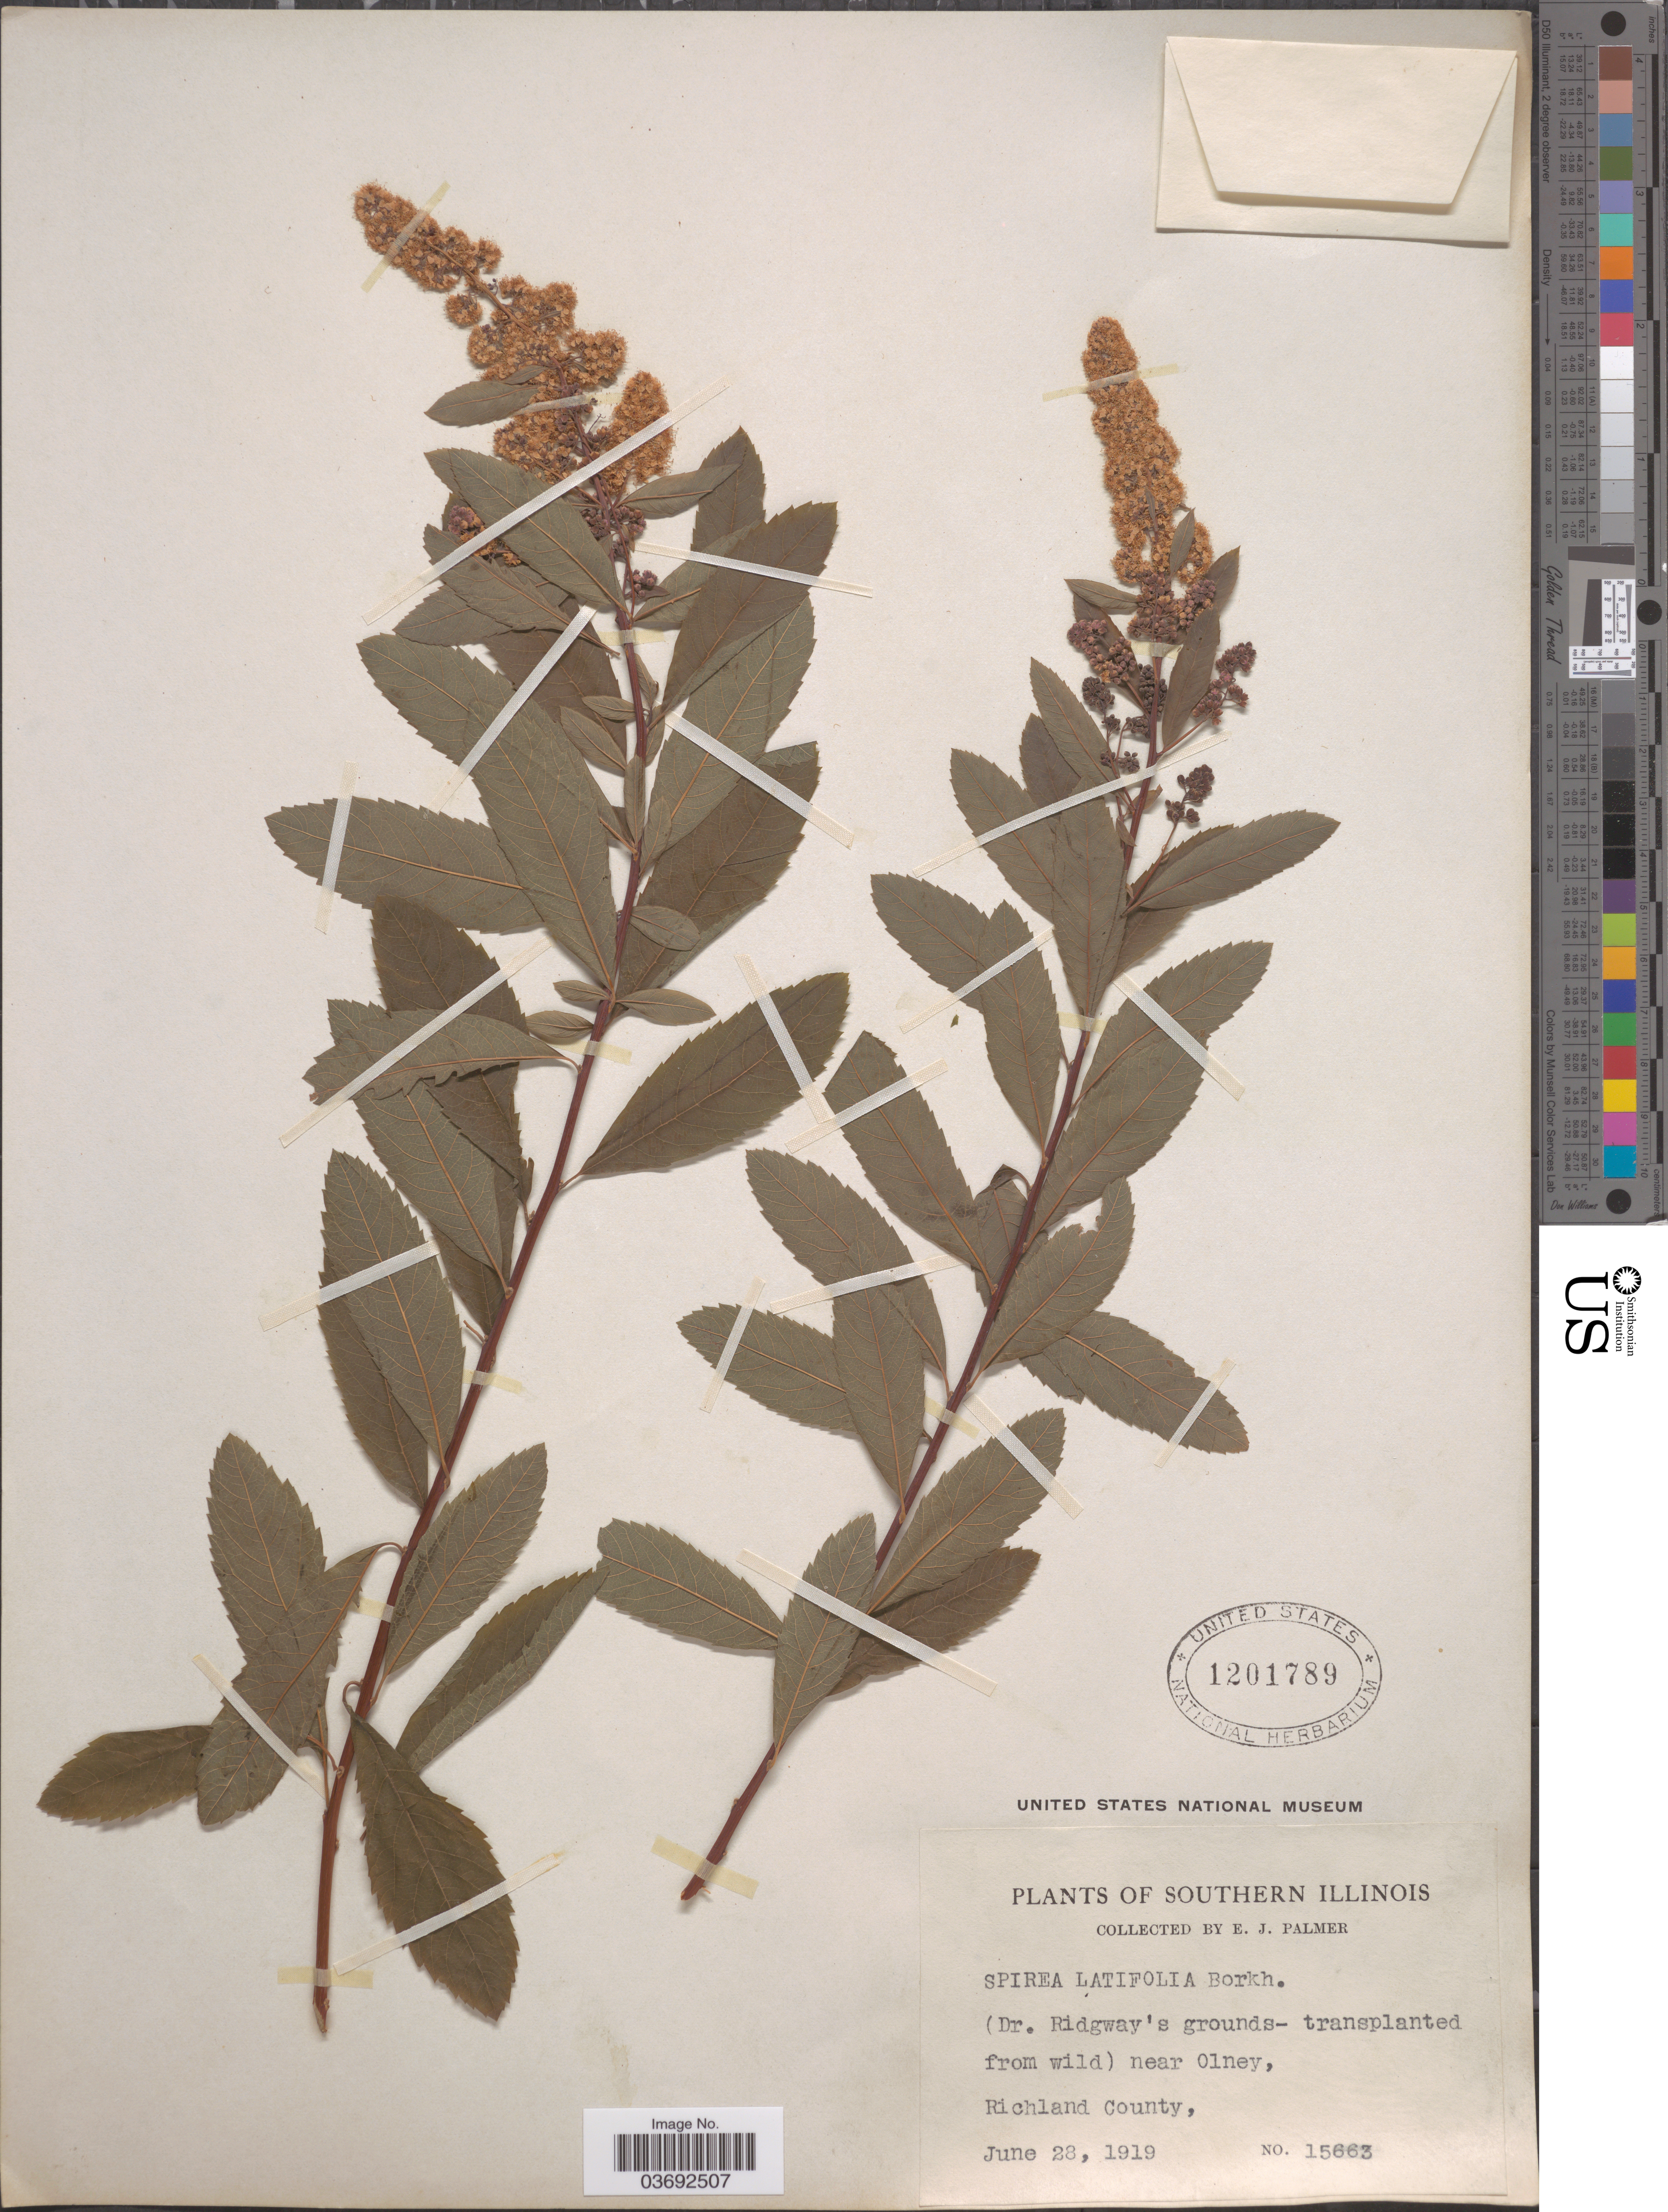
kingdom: Plantae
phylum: Tracheophyta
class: Magnoliopsida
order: Rosales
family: Rosaceae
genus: Spiraea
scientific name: Spiraea latifolia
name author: Borkh.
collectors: E. J. Palmer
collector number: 15663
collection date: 1919-06-28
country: United States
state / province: Illinois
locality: Southern Illinois. (Dr. Ridgway's grounds-) [unsure placement] Near Olney, Richland County.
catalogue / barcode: US 1201789